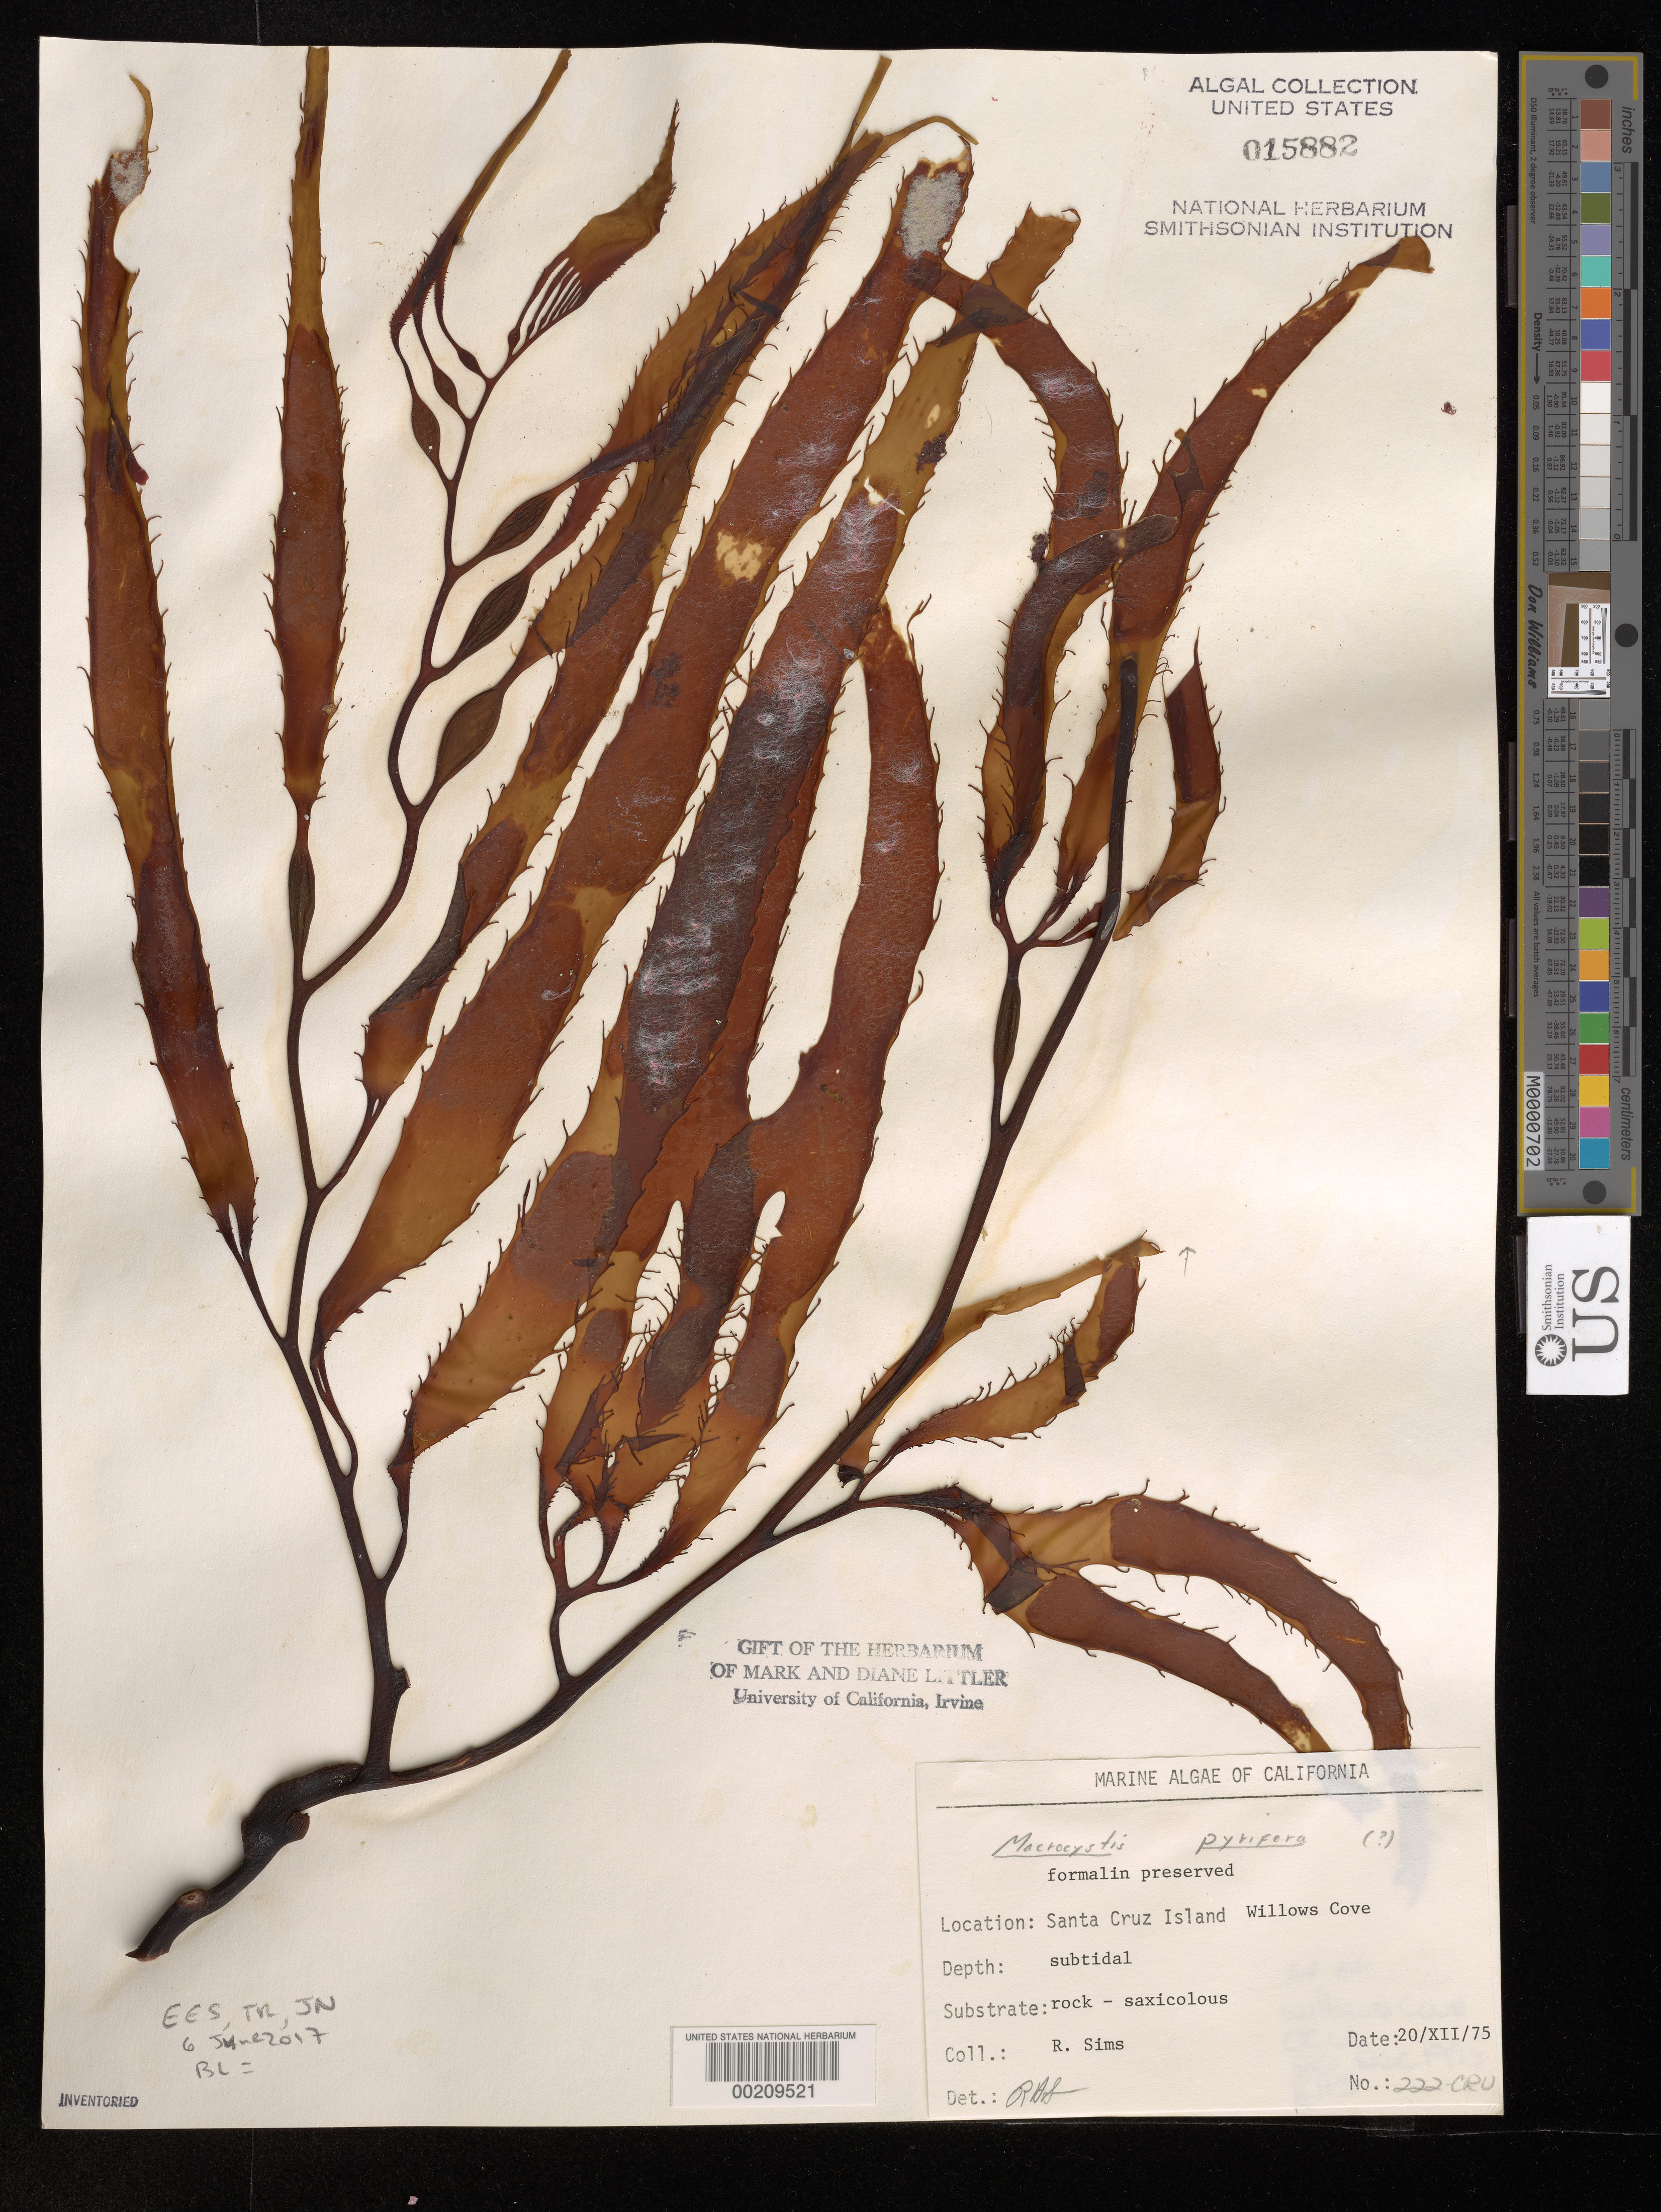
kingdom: Chromista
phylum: Ochrophyta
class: Phaeophyceae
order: Laminariales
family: Laminariaceae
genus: Macrocystis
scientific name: Macrocystis pyrifera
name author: (L.) C. Agardh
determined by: Sims, Robert H.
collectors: R. H. Sims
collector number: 222-cru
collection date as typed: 20 Dec 1975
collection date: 1975-12-20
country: United States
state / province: California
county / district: Santa Barbara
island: Santa Cruz Island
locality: Willows Cove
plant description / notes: BLM-SOCALBIGHT Rocky Intertidal Survey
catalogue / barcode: US 15882